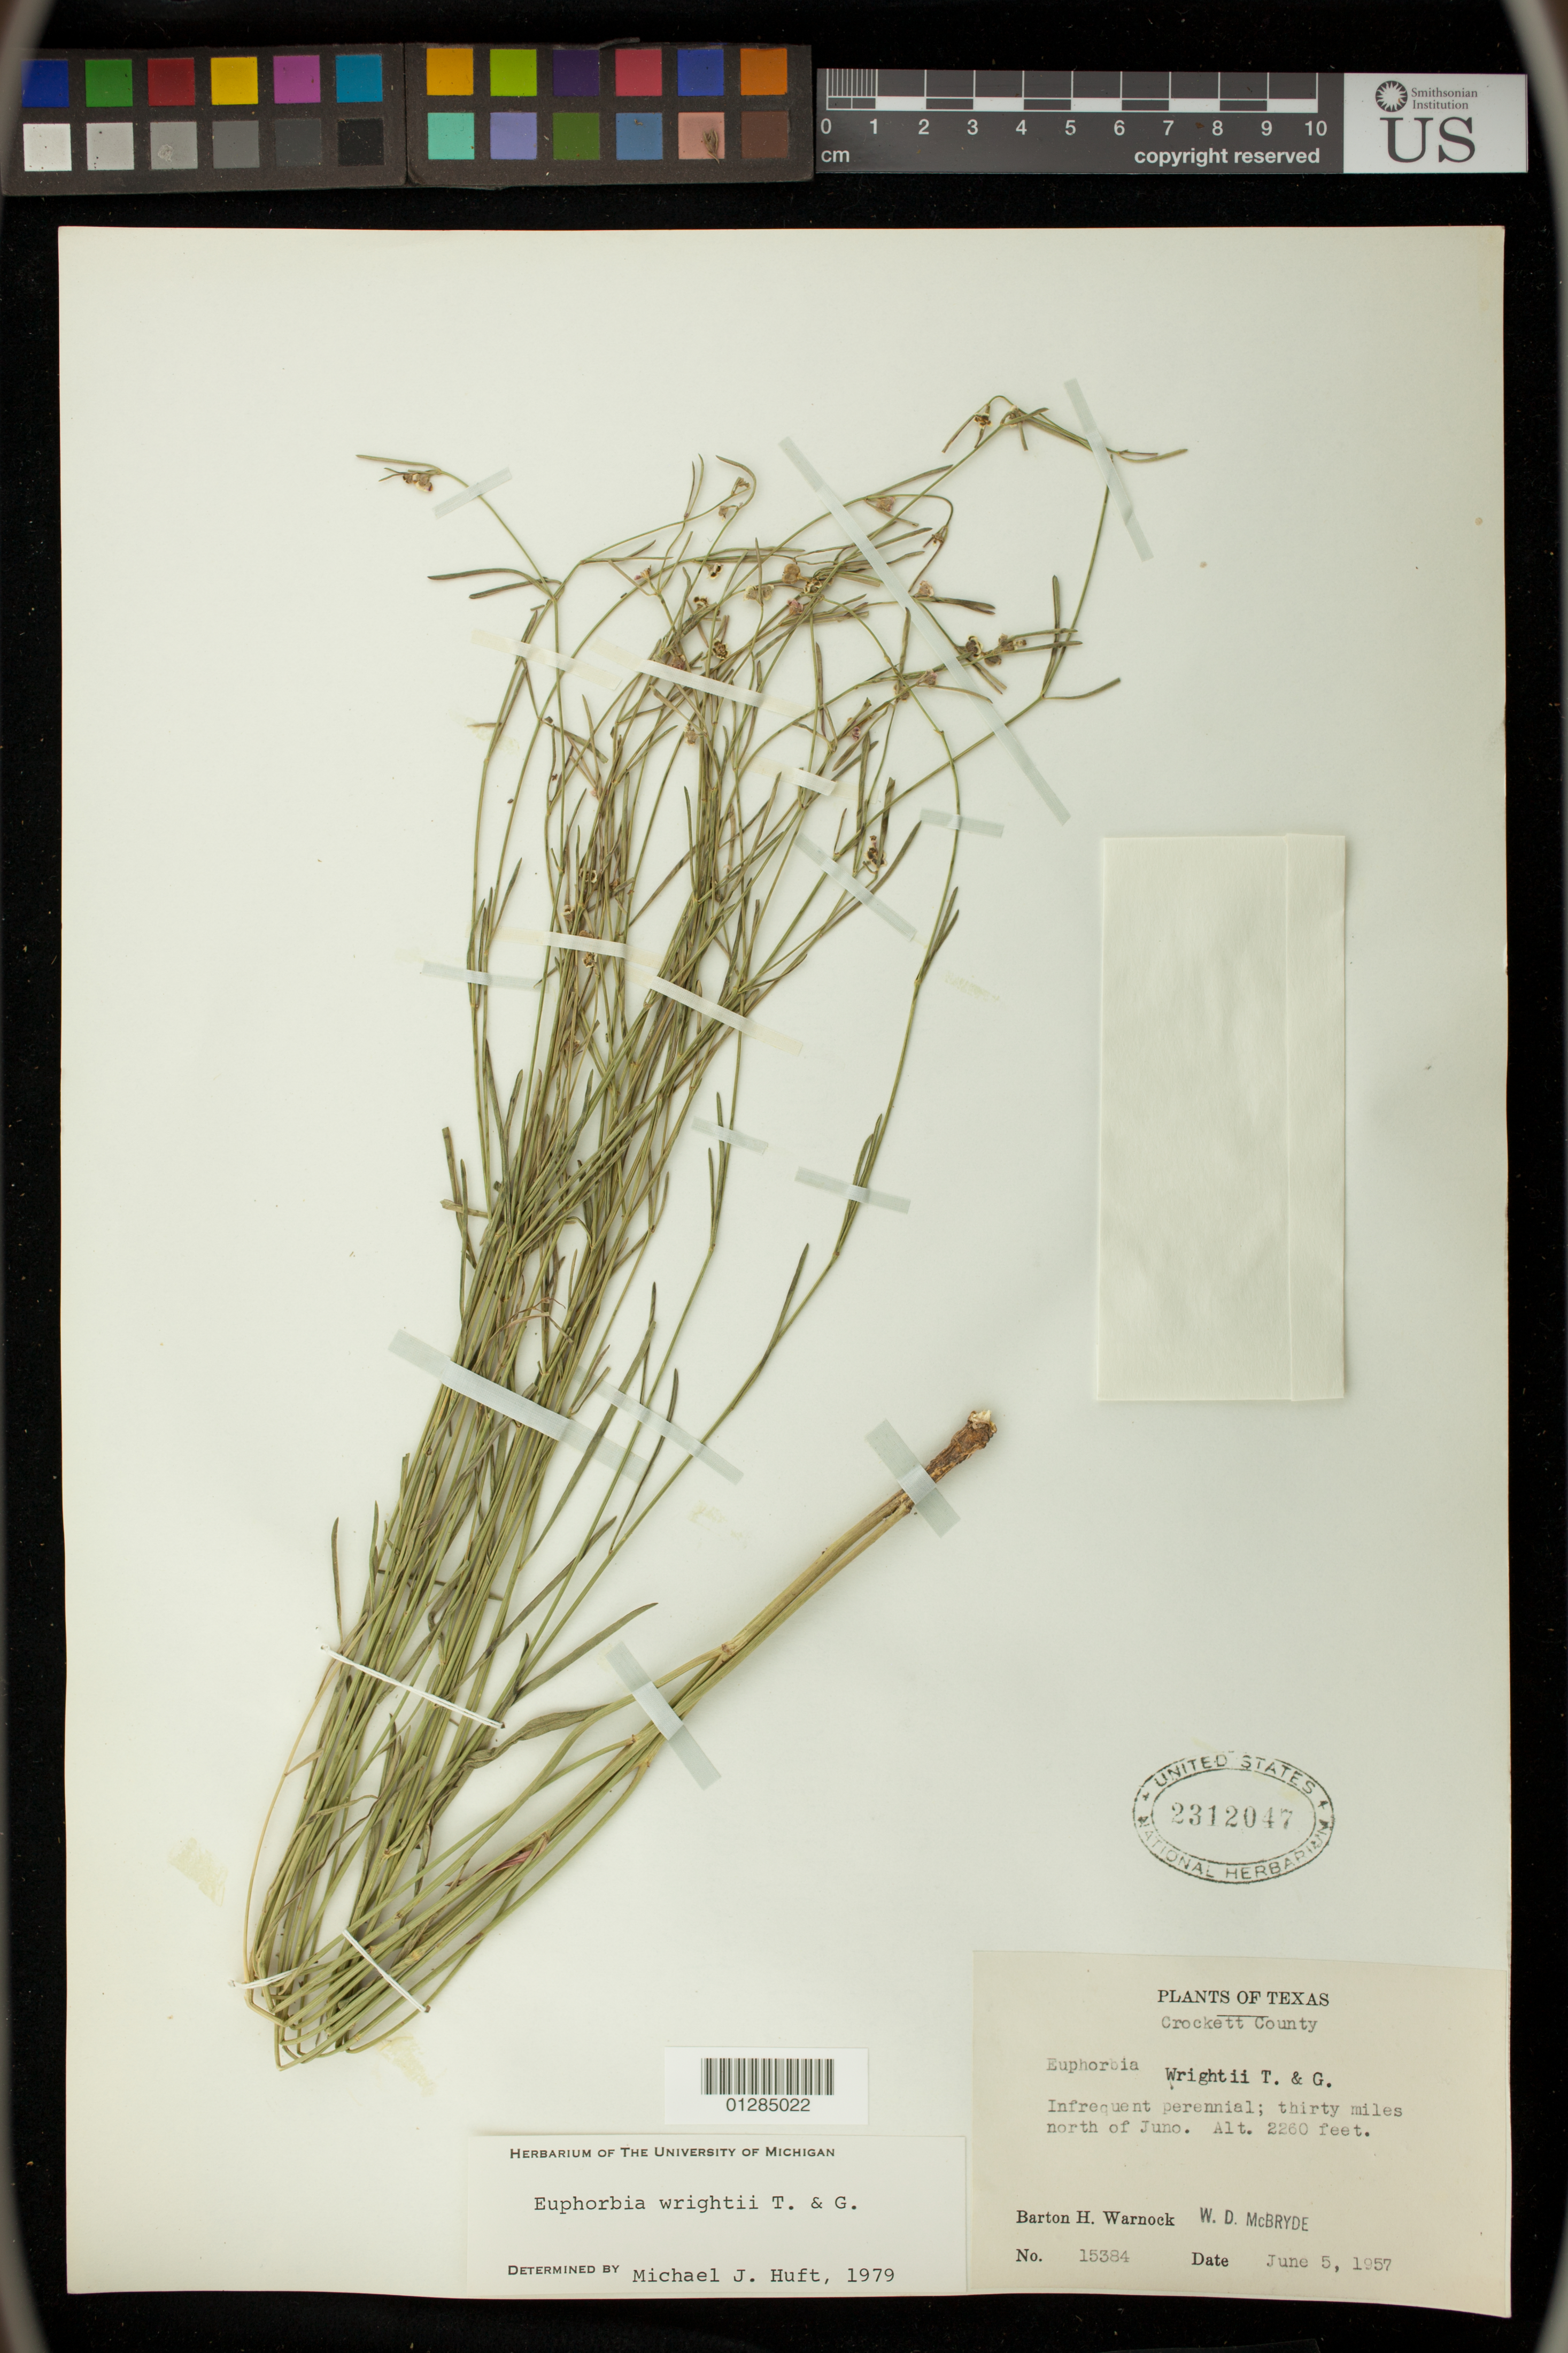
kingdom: Plantae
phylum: Tracheophyta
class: Magnoliopsida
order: Malpighiales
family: Euphorbiaceae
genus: Euphorbia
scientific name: Euphorbia wrightii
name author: Torr. & A. Gray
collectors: B. H. Warnock & W. McBryde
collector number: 15384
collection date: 1957-06-05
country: United States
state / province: Texas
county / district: Crockett County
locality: Thirty miles north of Juno.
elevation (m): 689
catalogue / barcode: US 2312047